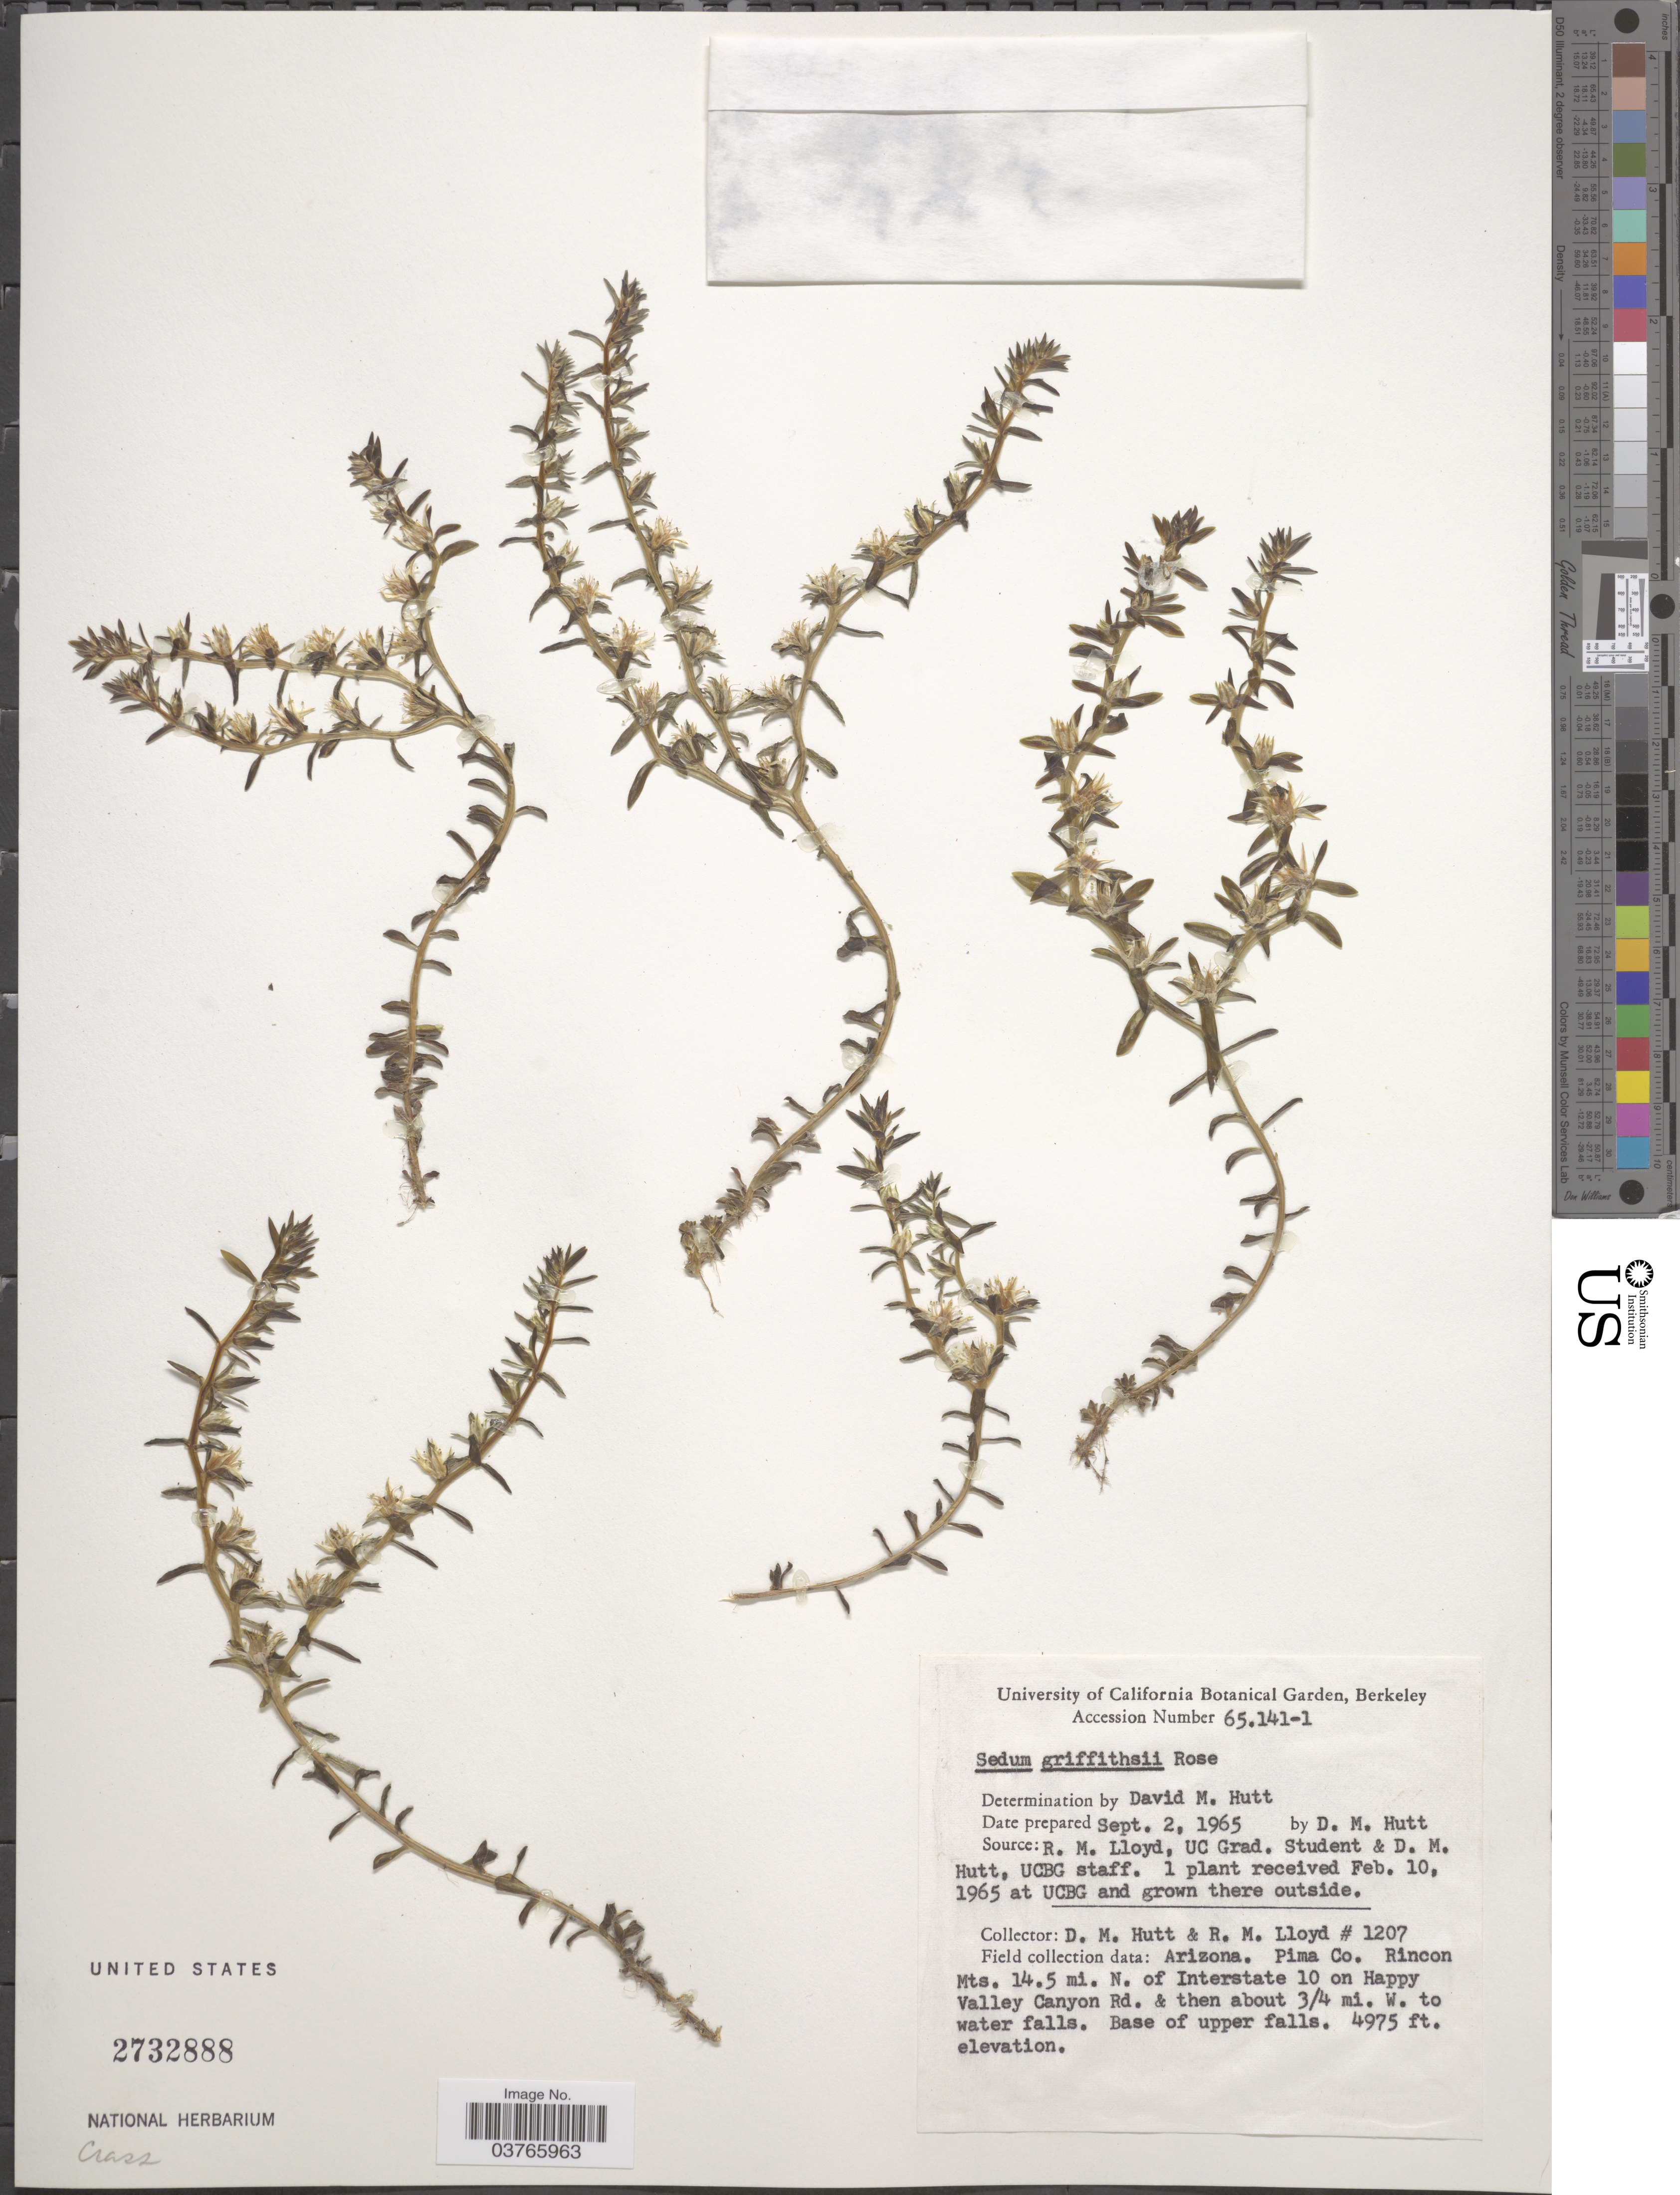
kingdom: Plantae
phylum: Tracheophyta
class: Magnoliopsida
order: Saxifragales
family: Crassulaceae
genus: Sedum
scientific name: Sedum griffithsii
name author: Rose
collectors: D. Hutt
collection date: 1965-09-02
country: United States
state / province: California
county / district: Alameda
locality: University of California Botanical Garden, Berkeley.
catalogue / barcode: US 2732888